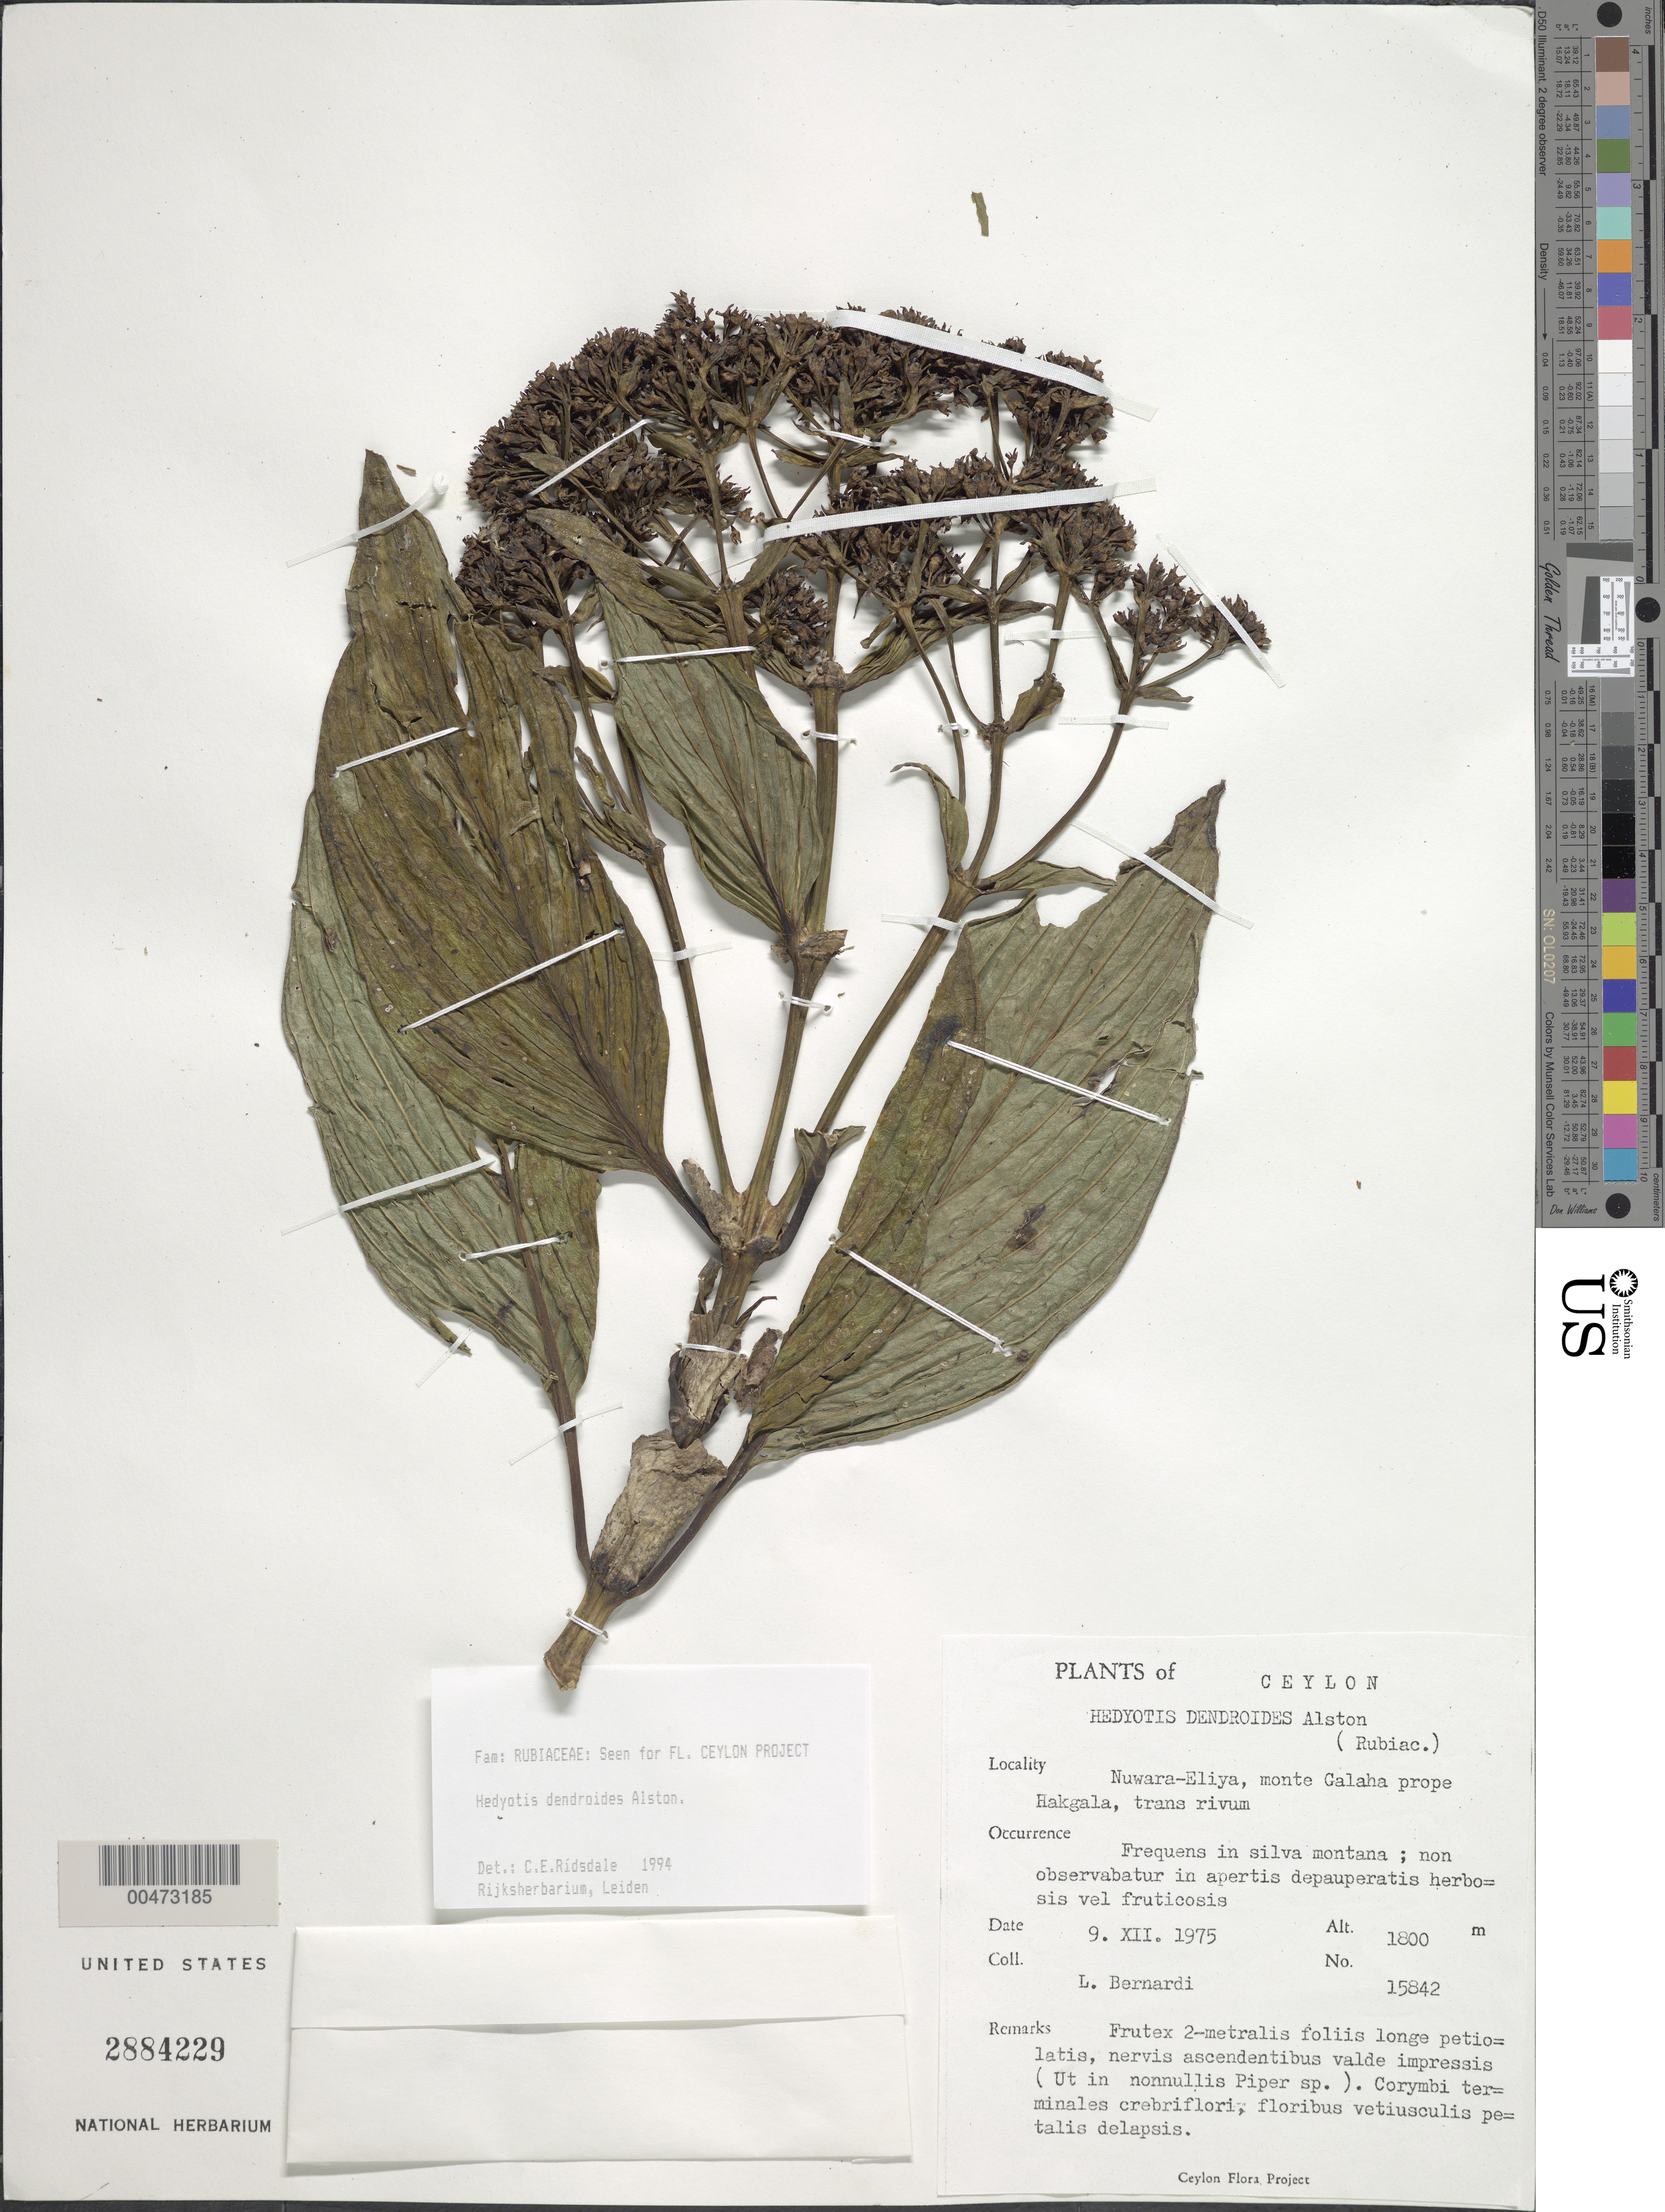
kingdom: Plantae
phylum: Tracheophyta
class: Magnoliopsida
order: Gentianales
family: Rubiaceae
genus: Hedyotis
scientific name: Hedyotis dendroides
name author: Alston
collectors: L. Bernardi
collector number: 15842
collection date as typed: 09 Dec 1975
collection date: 1975-12-09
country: Sri Lanka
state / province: Central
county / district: Nuwara Eliya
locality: monte Galaha prope Hakgala, trans rivum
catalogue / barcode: US 2884229